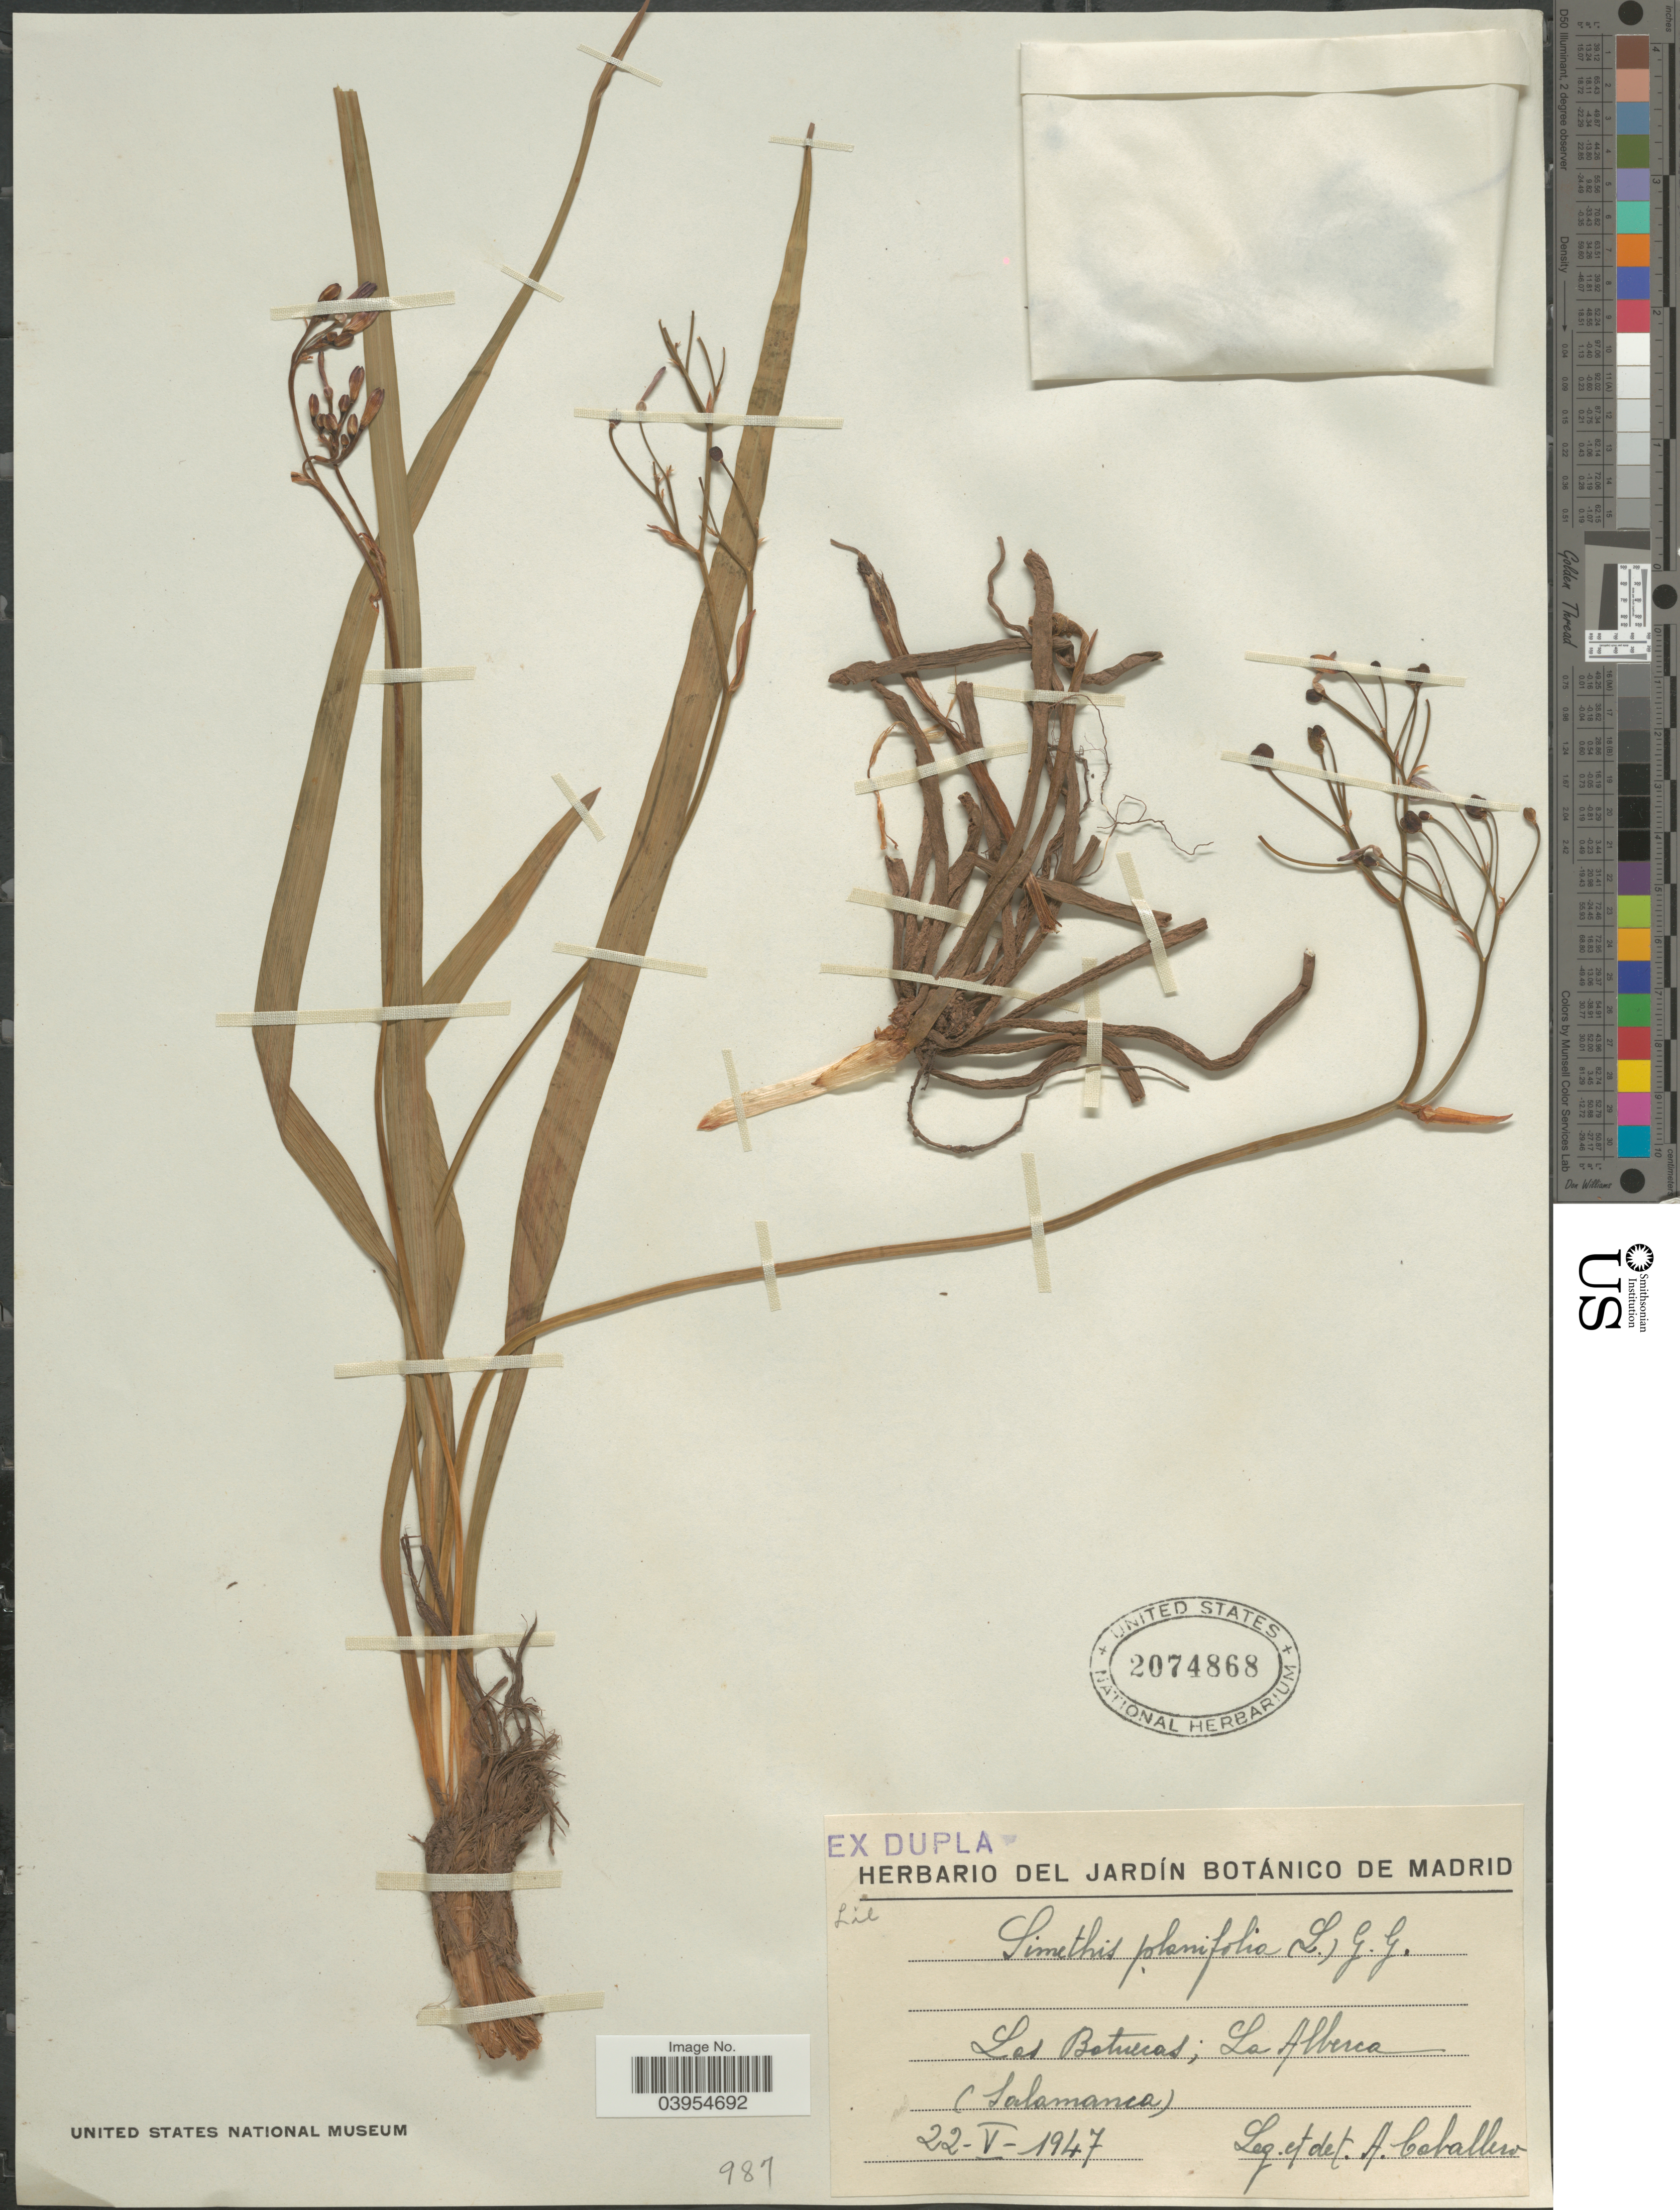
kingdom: Plantae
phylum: Tracheophyta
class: Liliopsida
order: Asparagales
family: Asphodelaceae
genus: Simethis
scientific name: Simethis planifolia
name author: Gren. & Godr.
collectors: A. Caballero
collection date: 1947-05-22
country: Spain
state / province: Madrid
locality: Las Batuecas; La Alberca (Salamanca).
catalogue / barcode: US 2074868